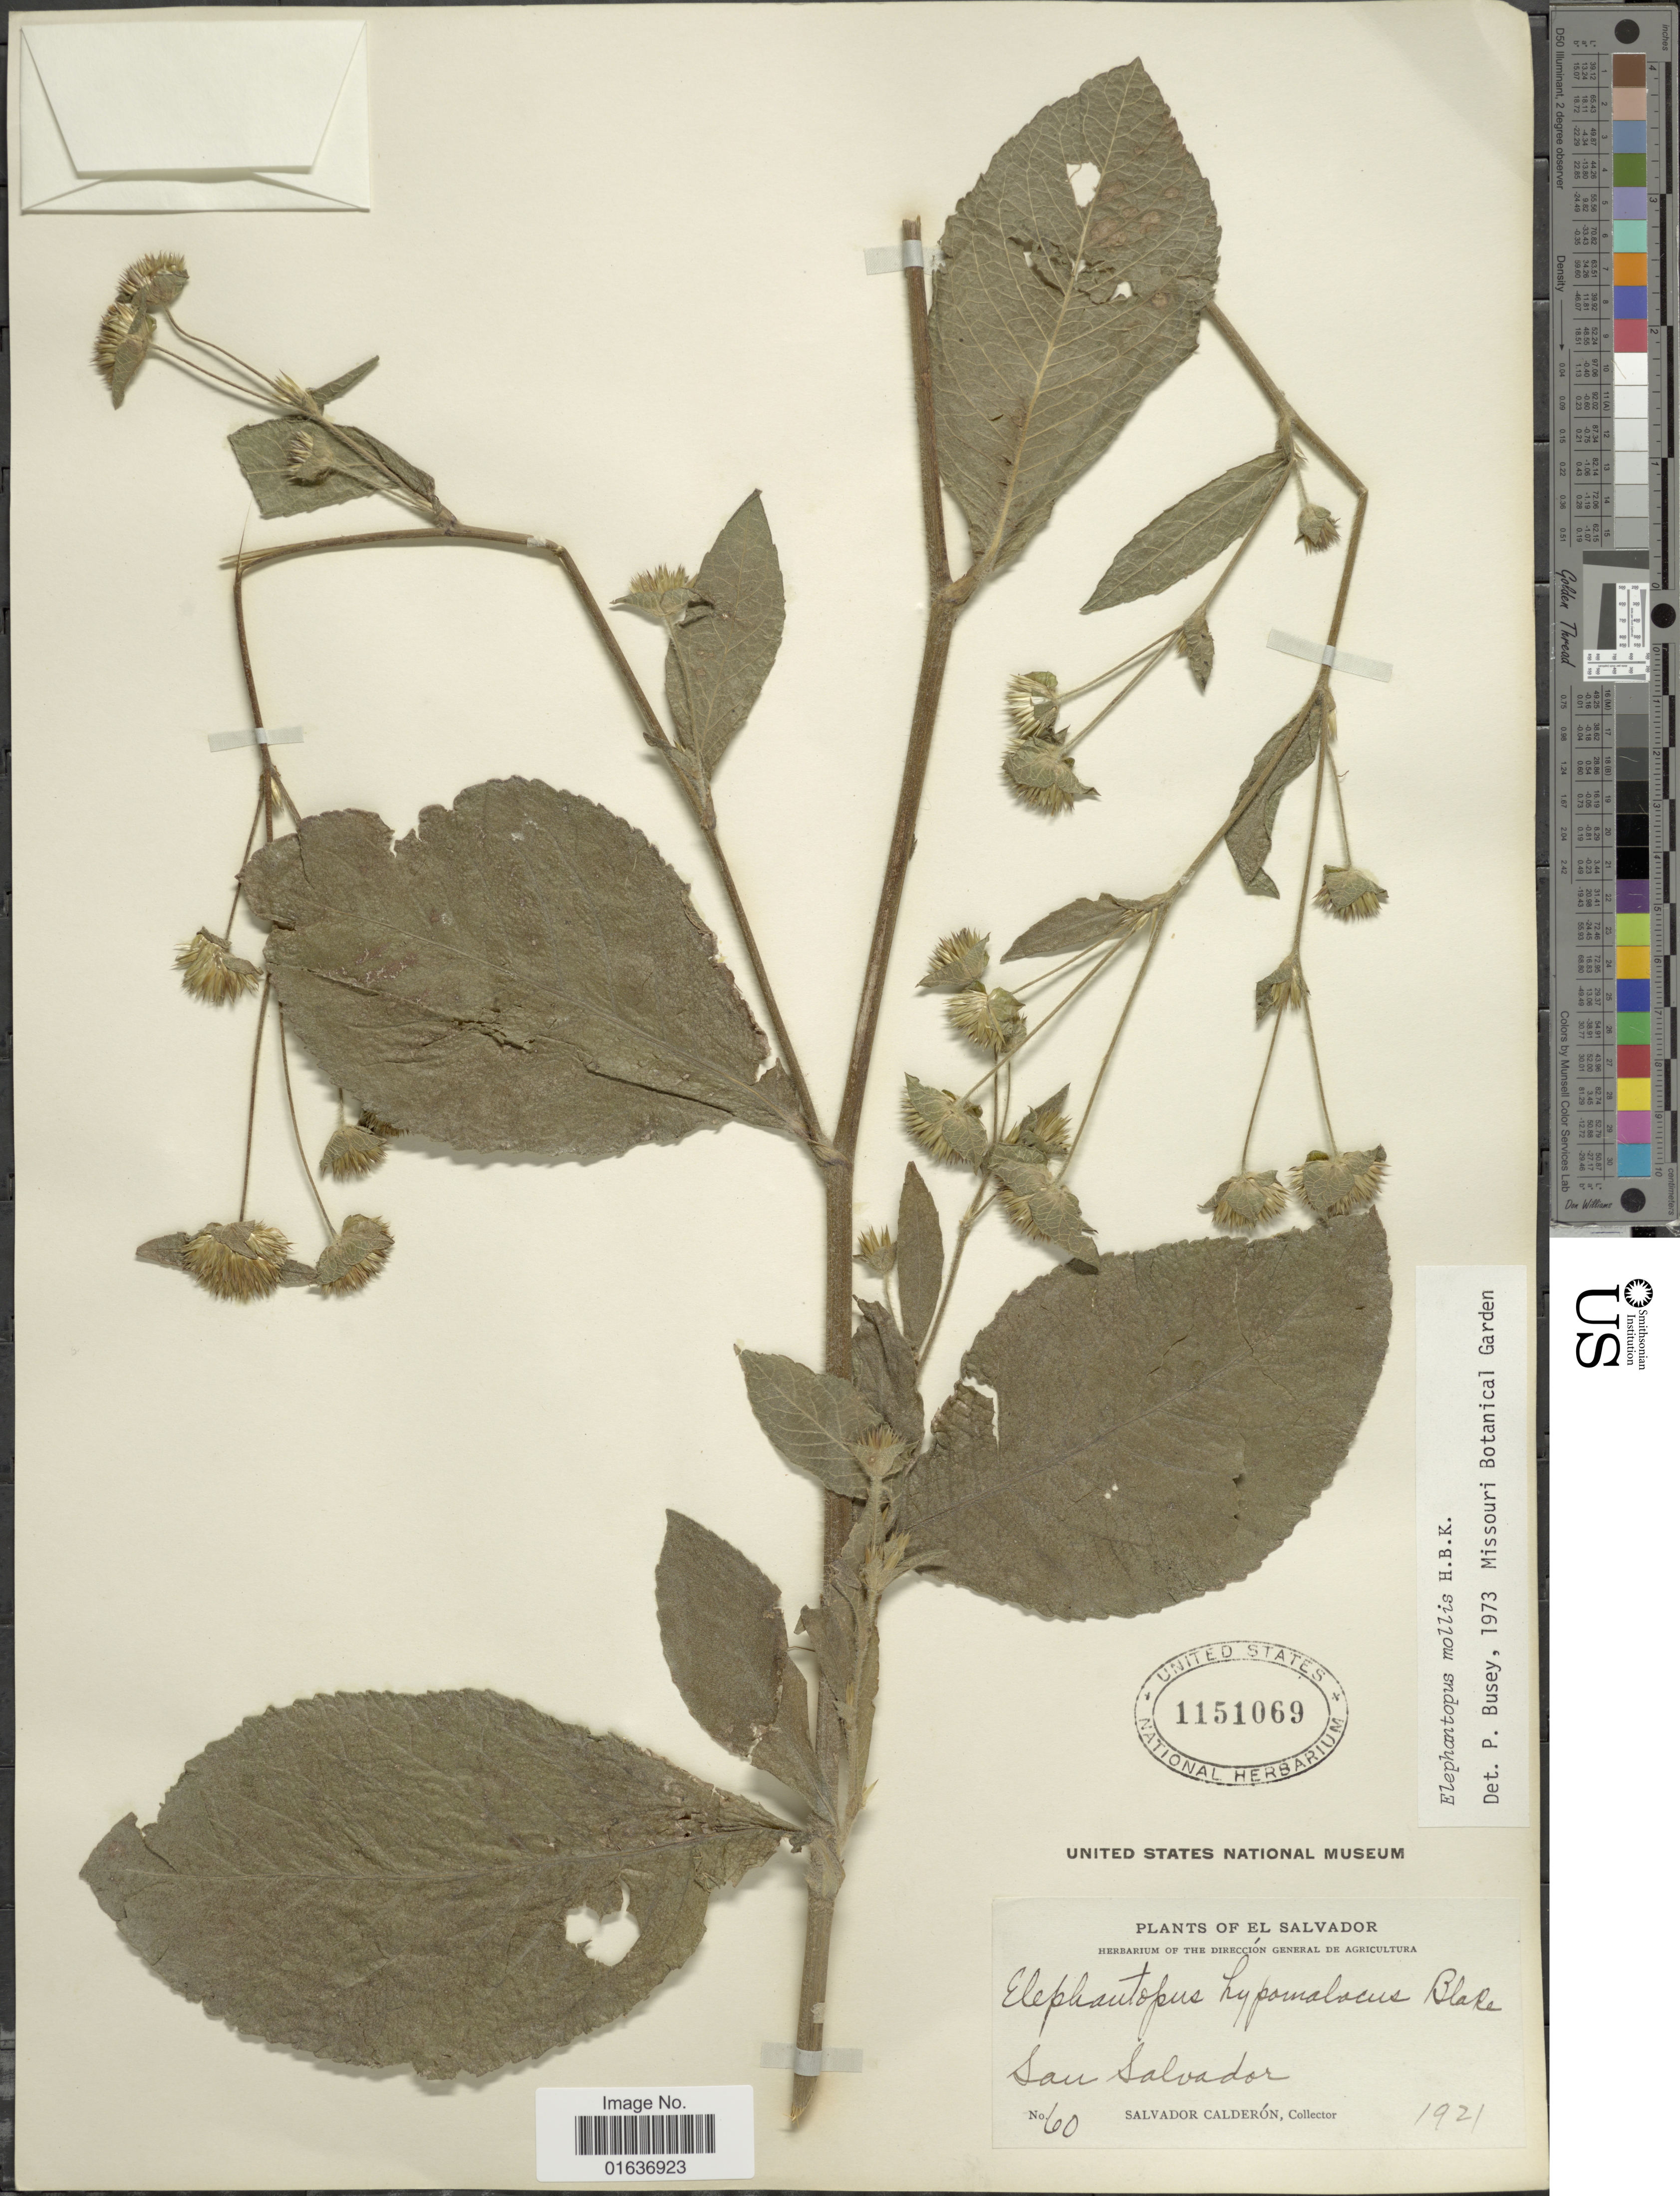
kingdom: Plantae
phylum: Tracheophyta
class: Magnoliopsida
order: Asterales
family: Asteraceae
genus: Elephantopus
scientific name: Elephantopus mollis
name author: Kunth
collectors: S. Calderón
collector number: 60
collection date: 1921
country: El Salvador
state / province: San Salvador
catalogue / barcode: US 1151069